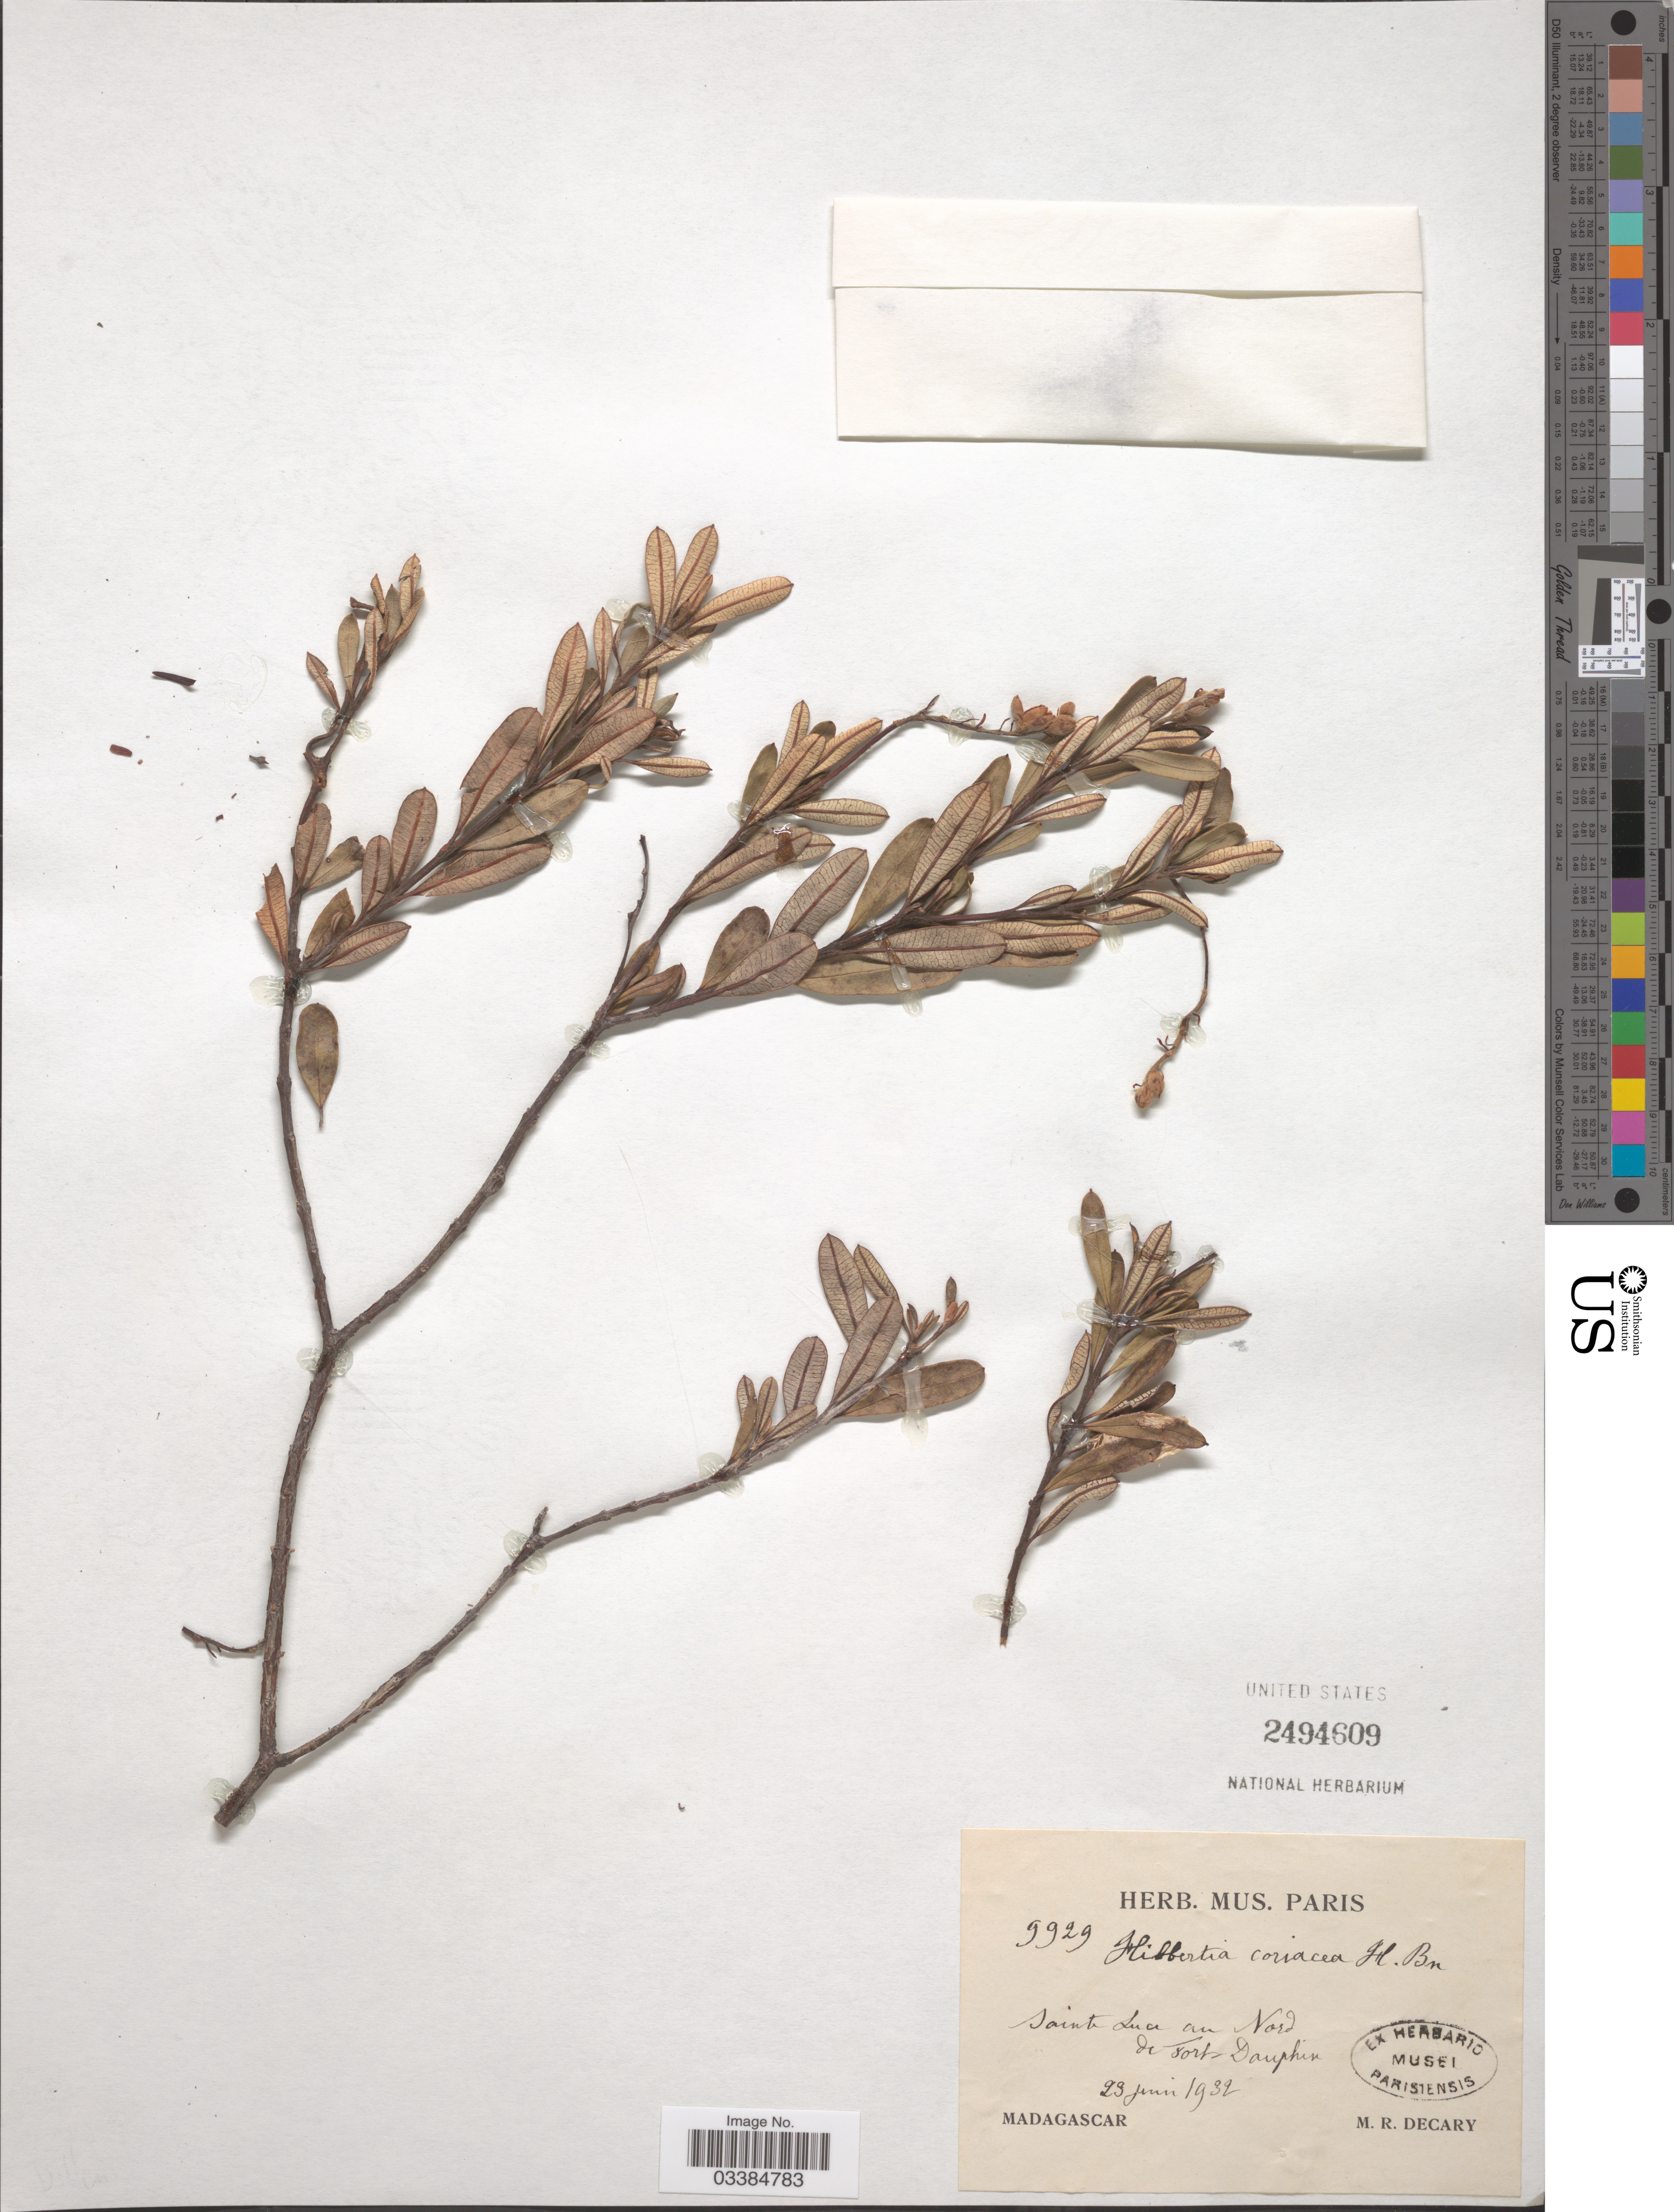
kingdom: Plantae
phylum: Tracheophyta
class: Magnoliopsida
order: Dilleniales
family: Dilleniaceae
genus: Hibbertia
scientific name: Hibbertia coriacea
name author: Baill.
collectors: R. Decary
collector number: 9929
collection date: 1932-06-23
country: Madagascar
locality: Sainte Luce au Nord de Fort-Dauphin.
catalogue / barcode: US 2494609